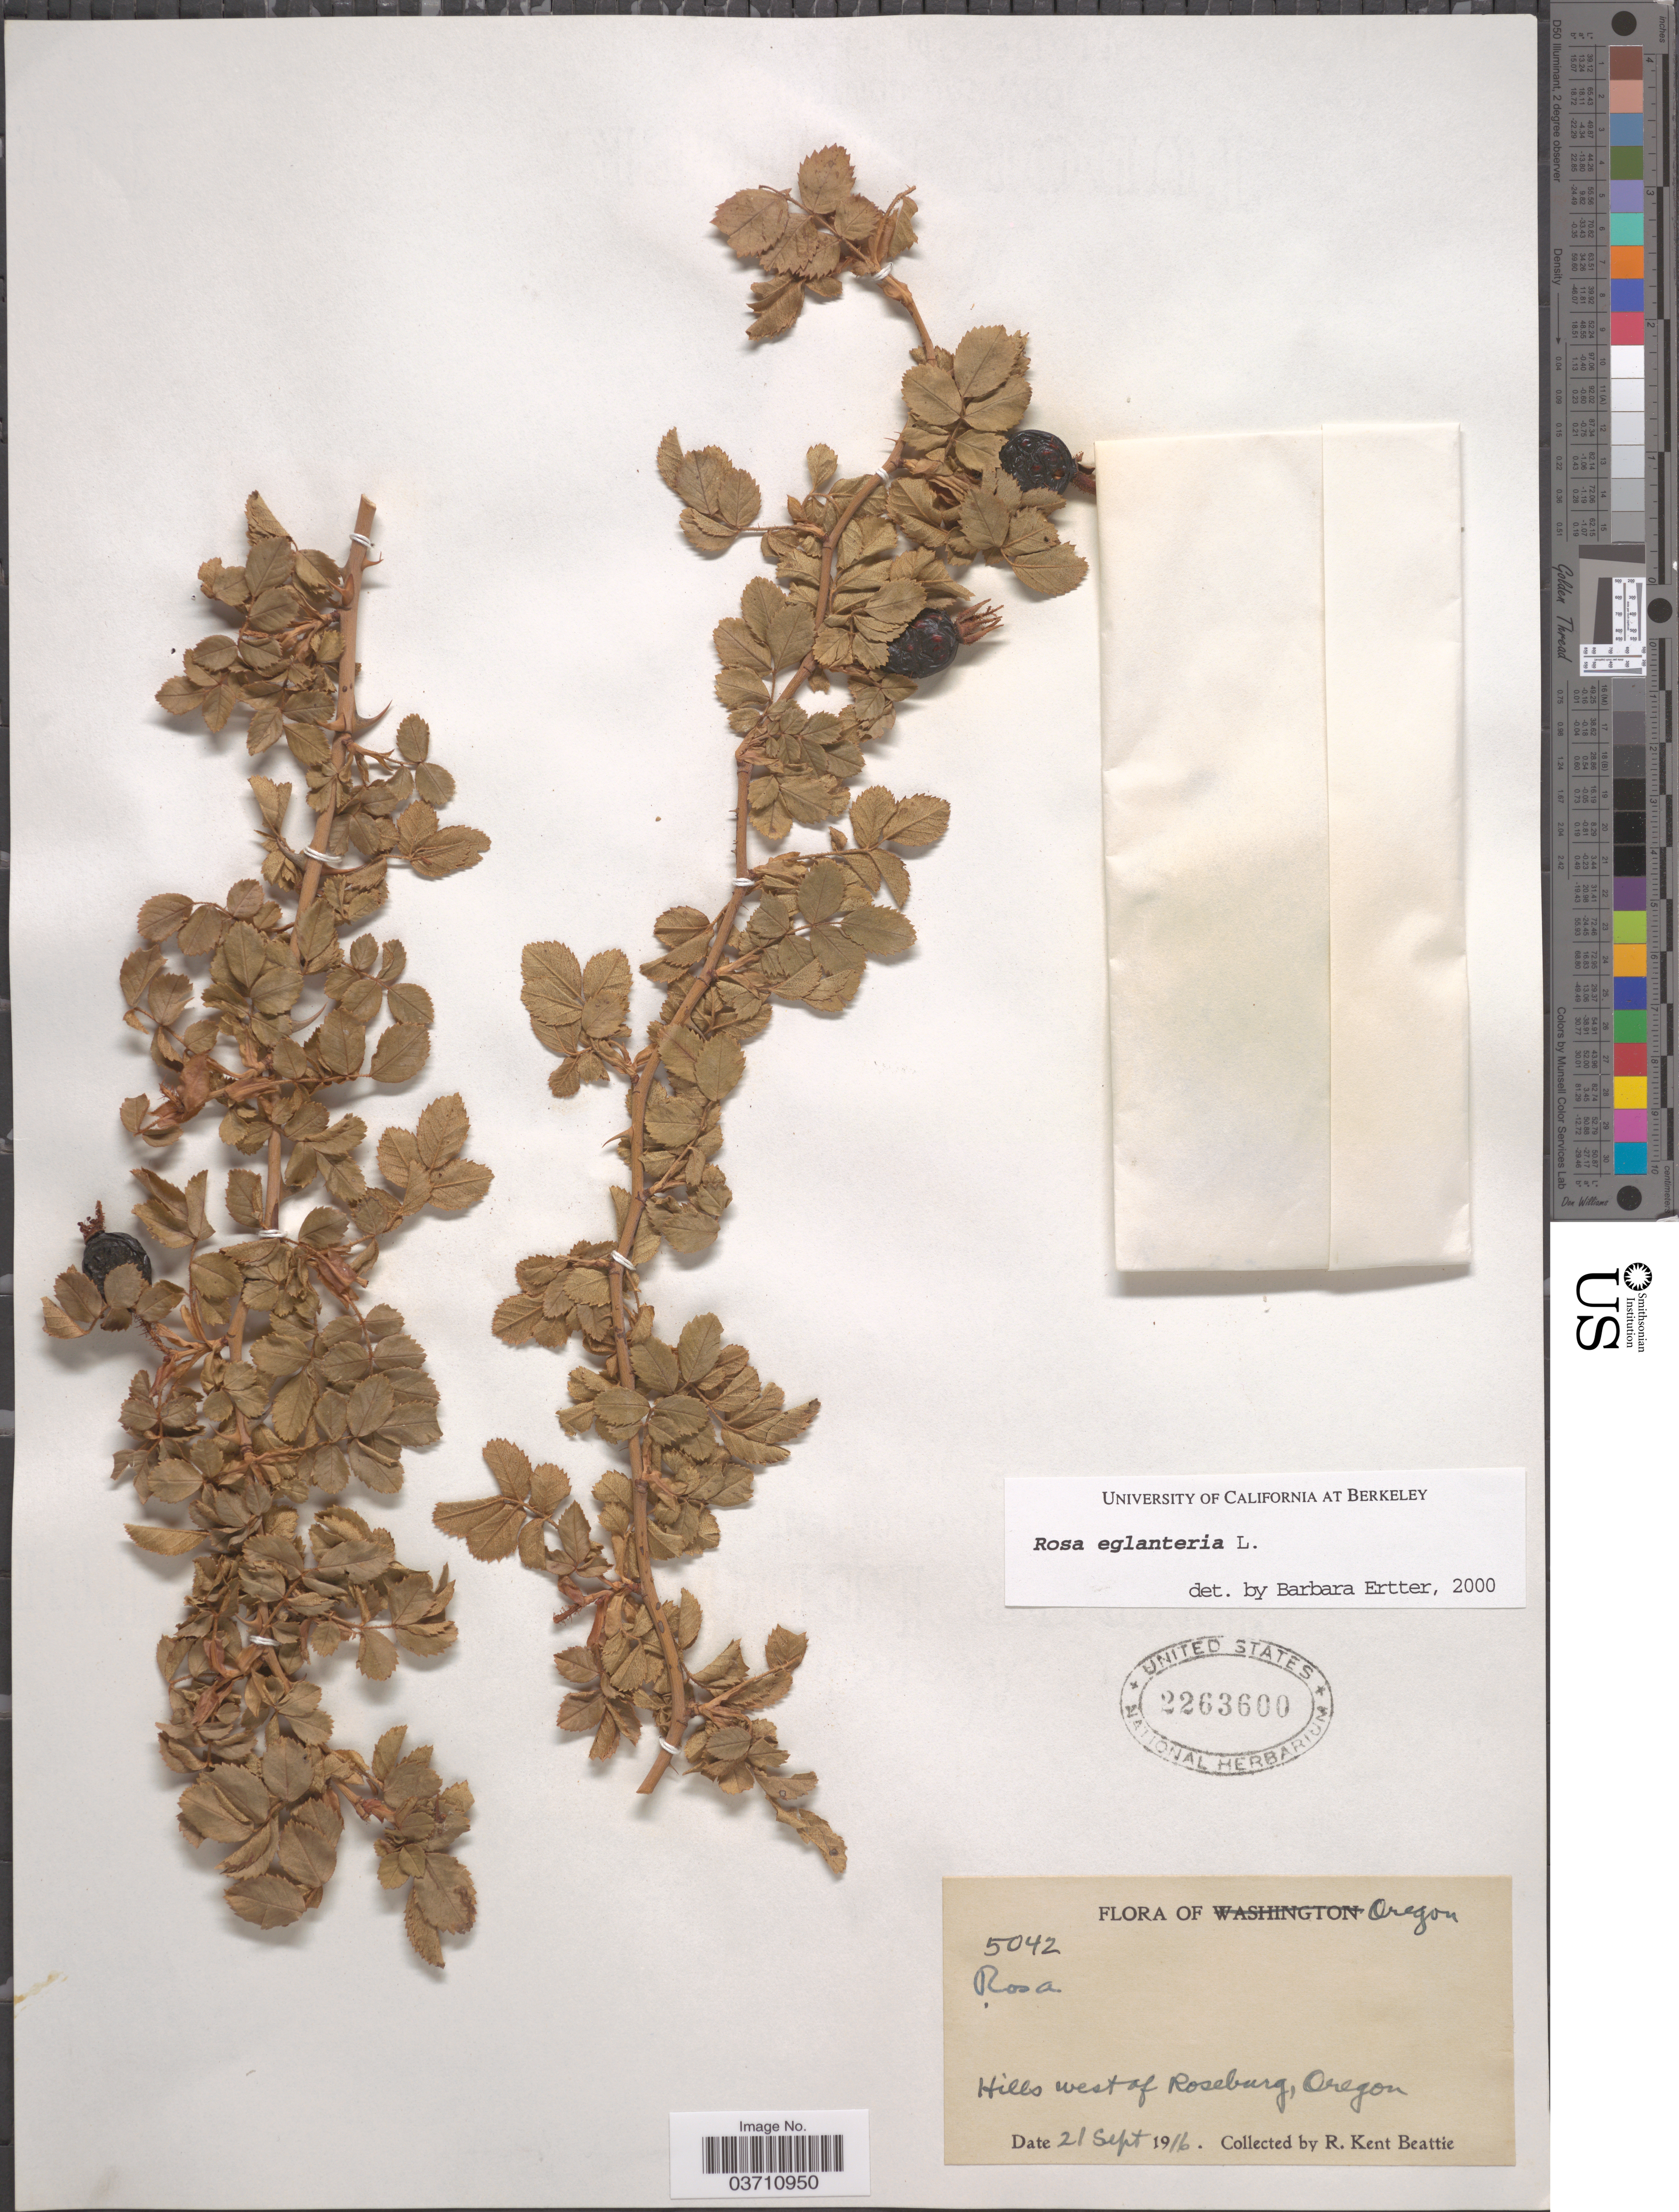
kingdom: Plantae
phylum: Tracheophyta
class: Magnoliopsida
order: Rosales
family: Rosaceae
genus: Rosa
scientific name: Rosa eglanteria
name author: L.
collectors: R. K. Beattie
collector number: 5042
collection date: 1916-09-21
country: United States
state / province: Oregon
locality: Hills west of Roseburg.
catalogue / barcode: US 2263600